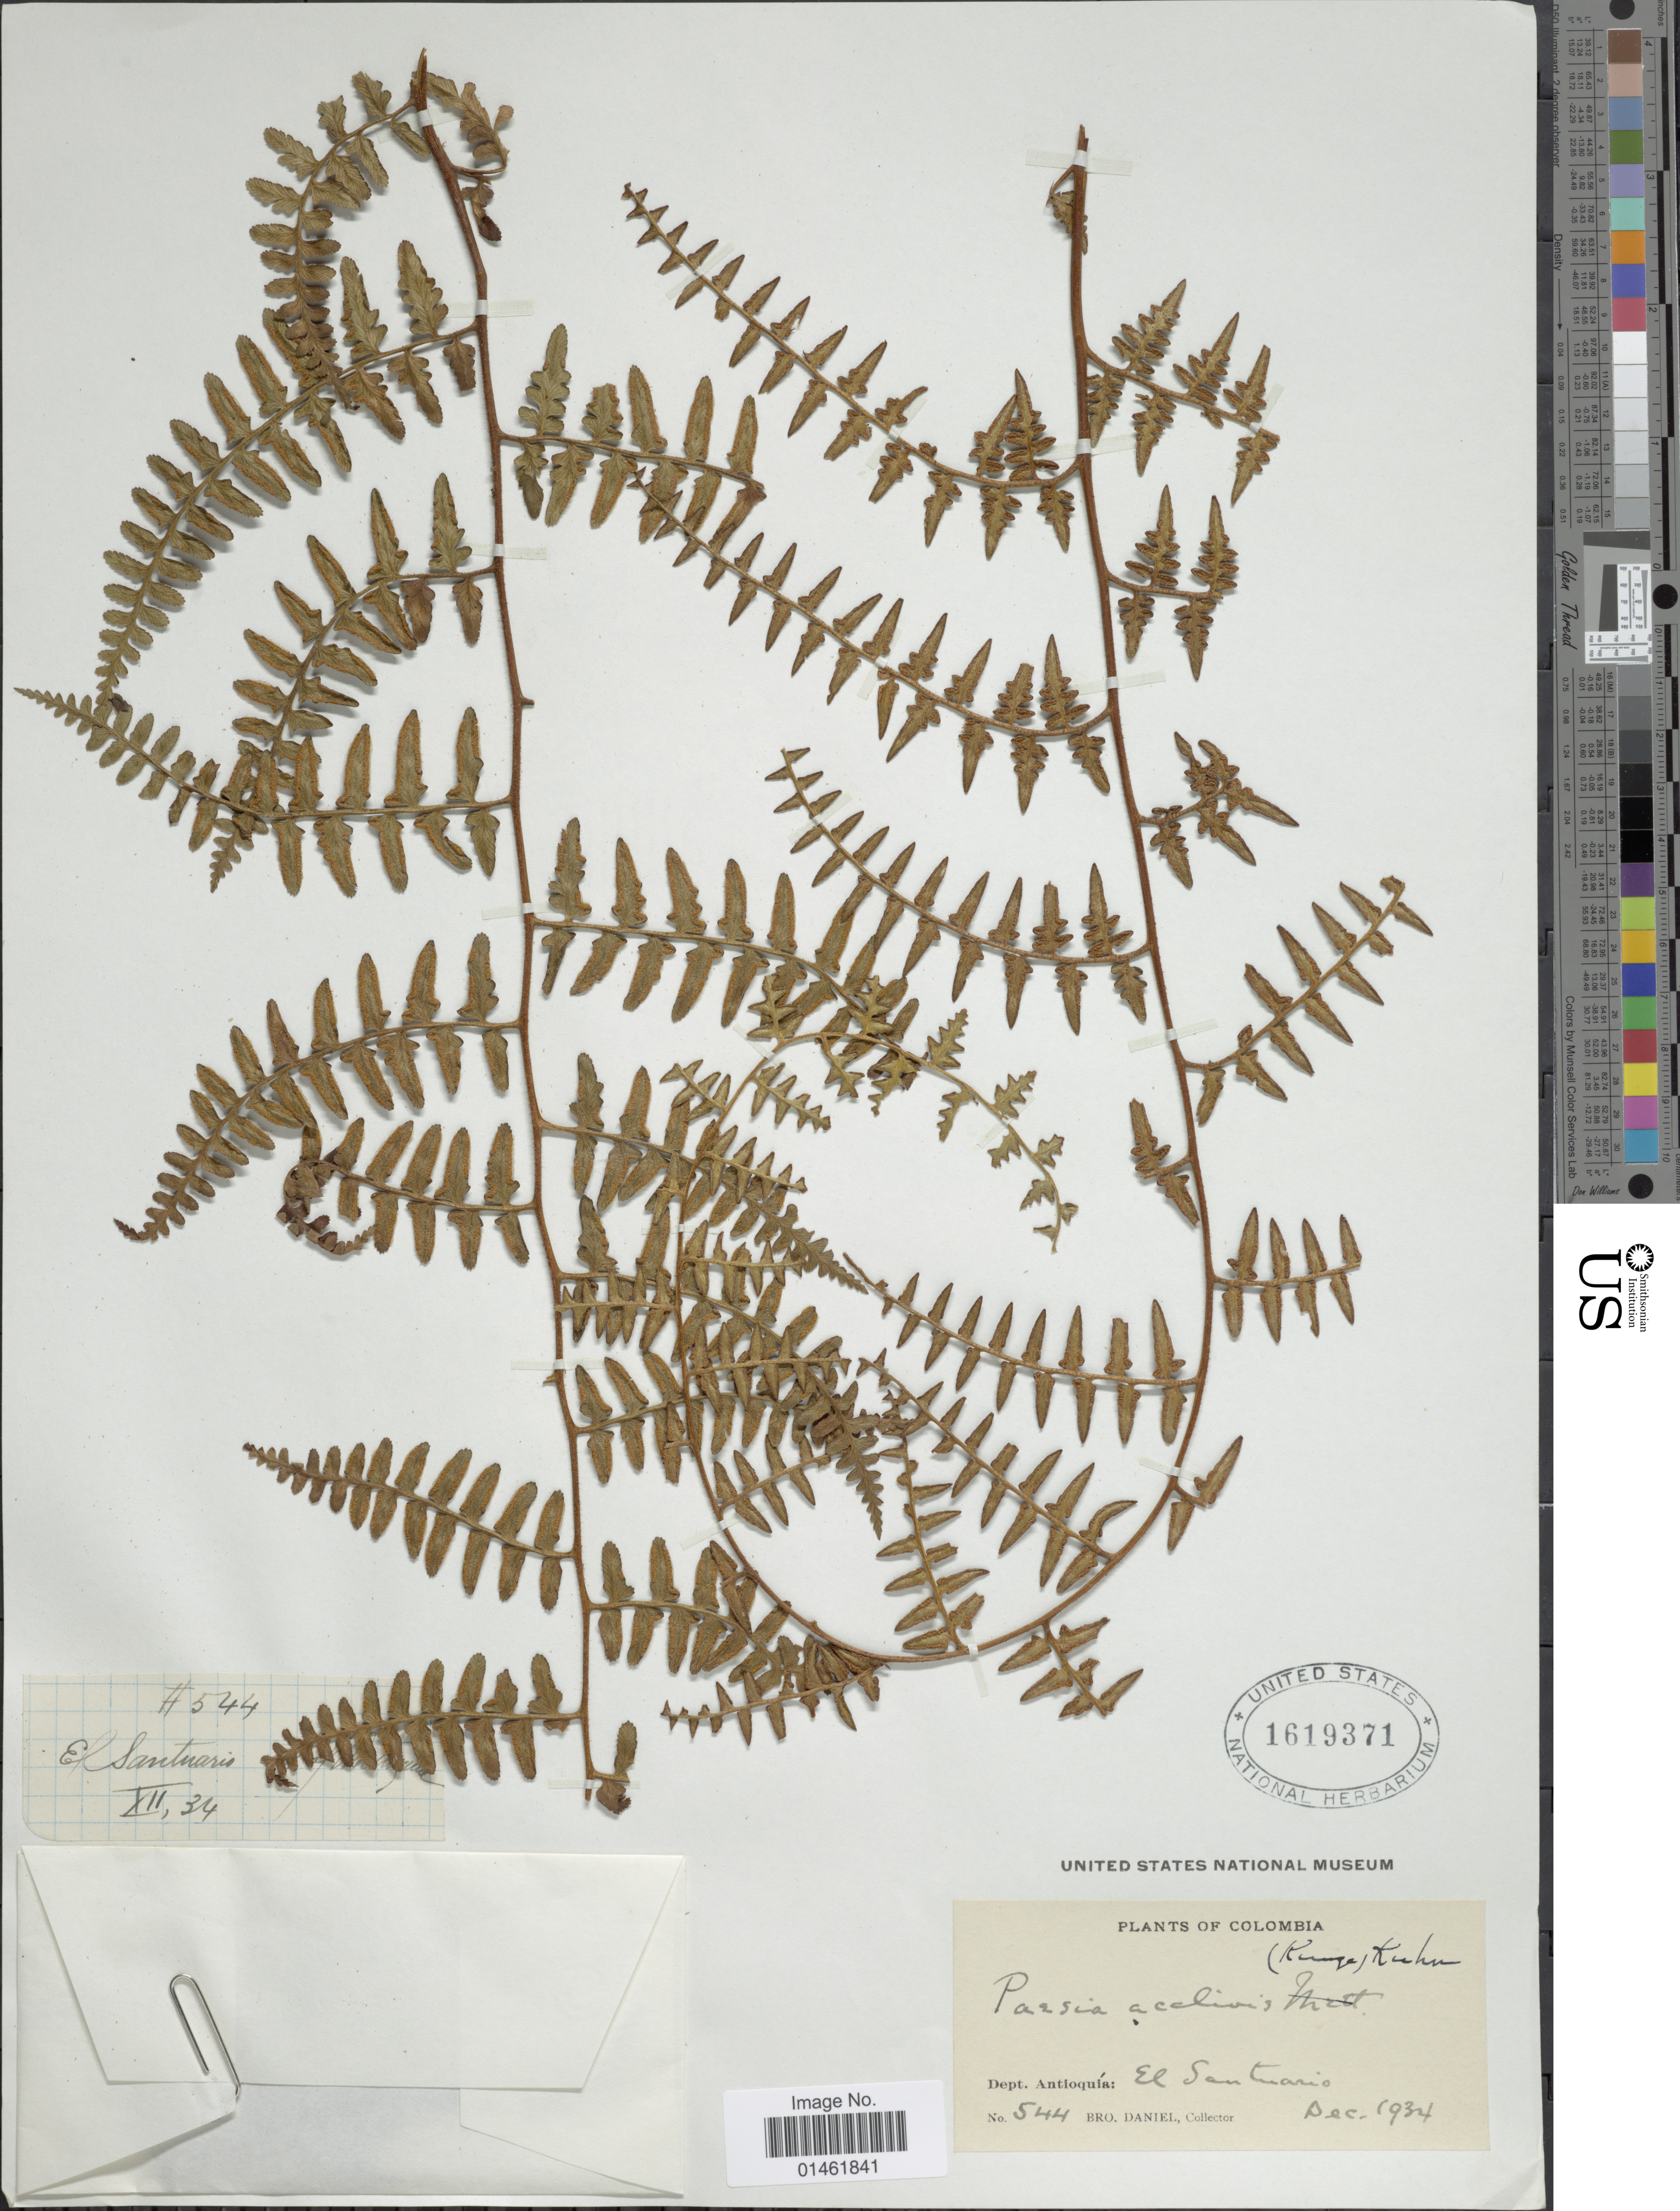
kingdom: Plantae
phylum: Tracheophyta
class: Polypodiopsida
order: Polypodiales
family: Dennstaedtiaceae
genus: Paesia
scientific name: Paesia glandulosa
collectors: Bro. Daniel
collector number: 544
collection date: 1934-12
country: Colombia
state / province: Antioquia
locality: Dept. Antioquia, El Santario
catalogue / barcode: US 1619371